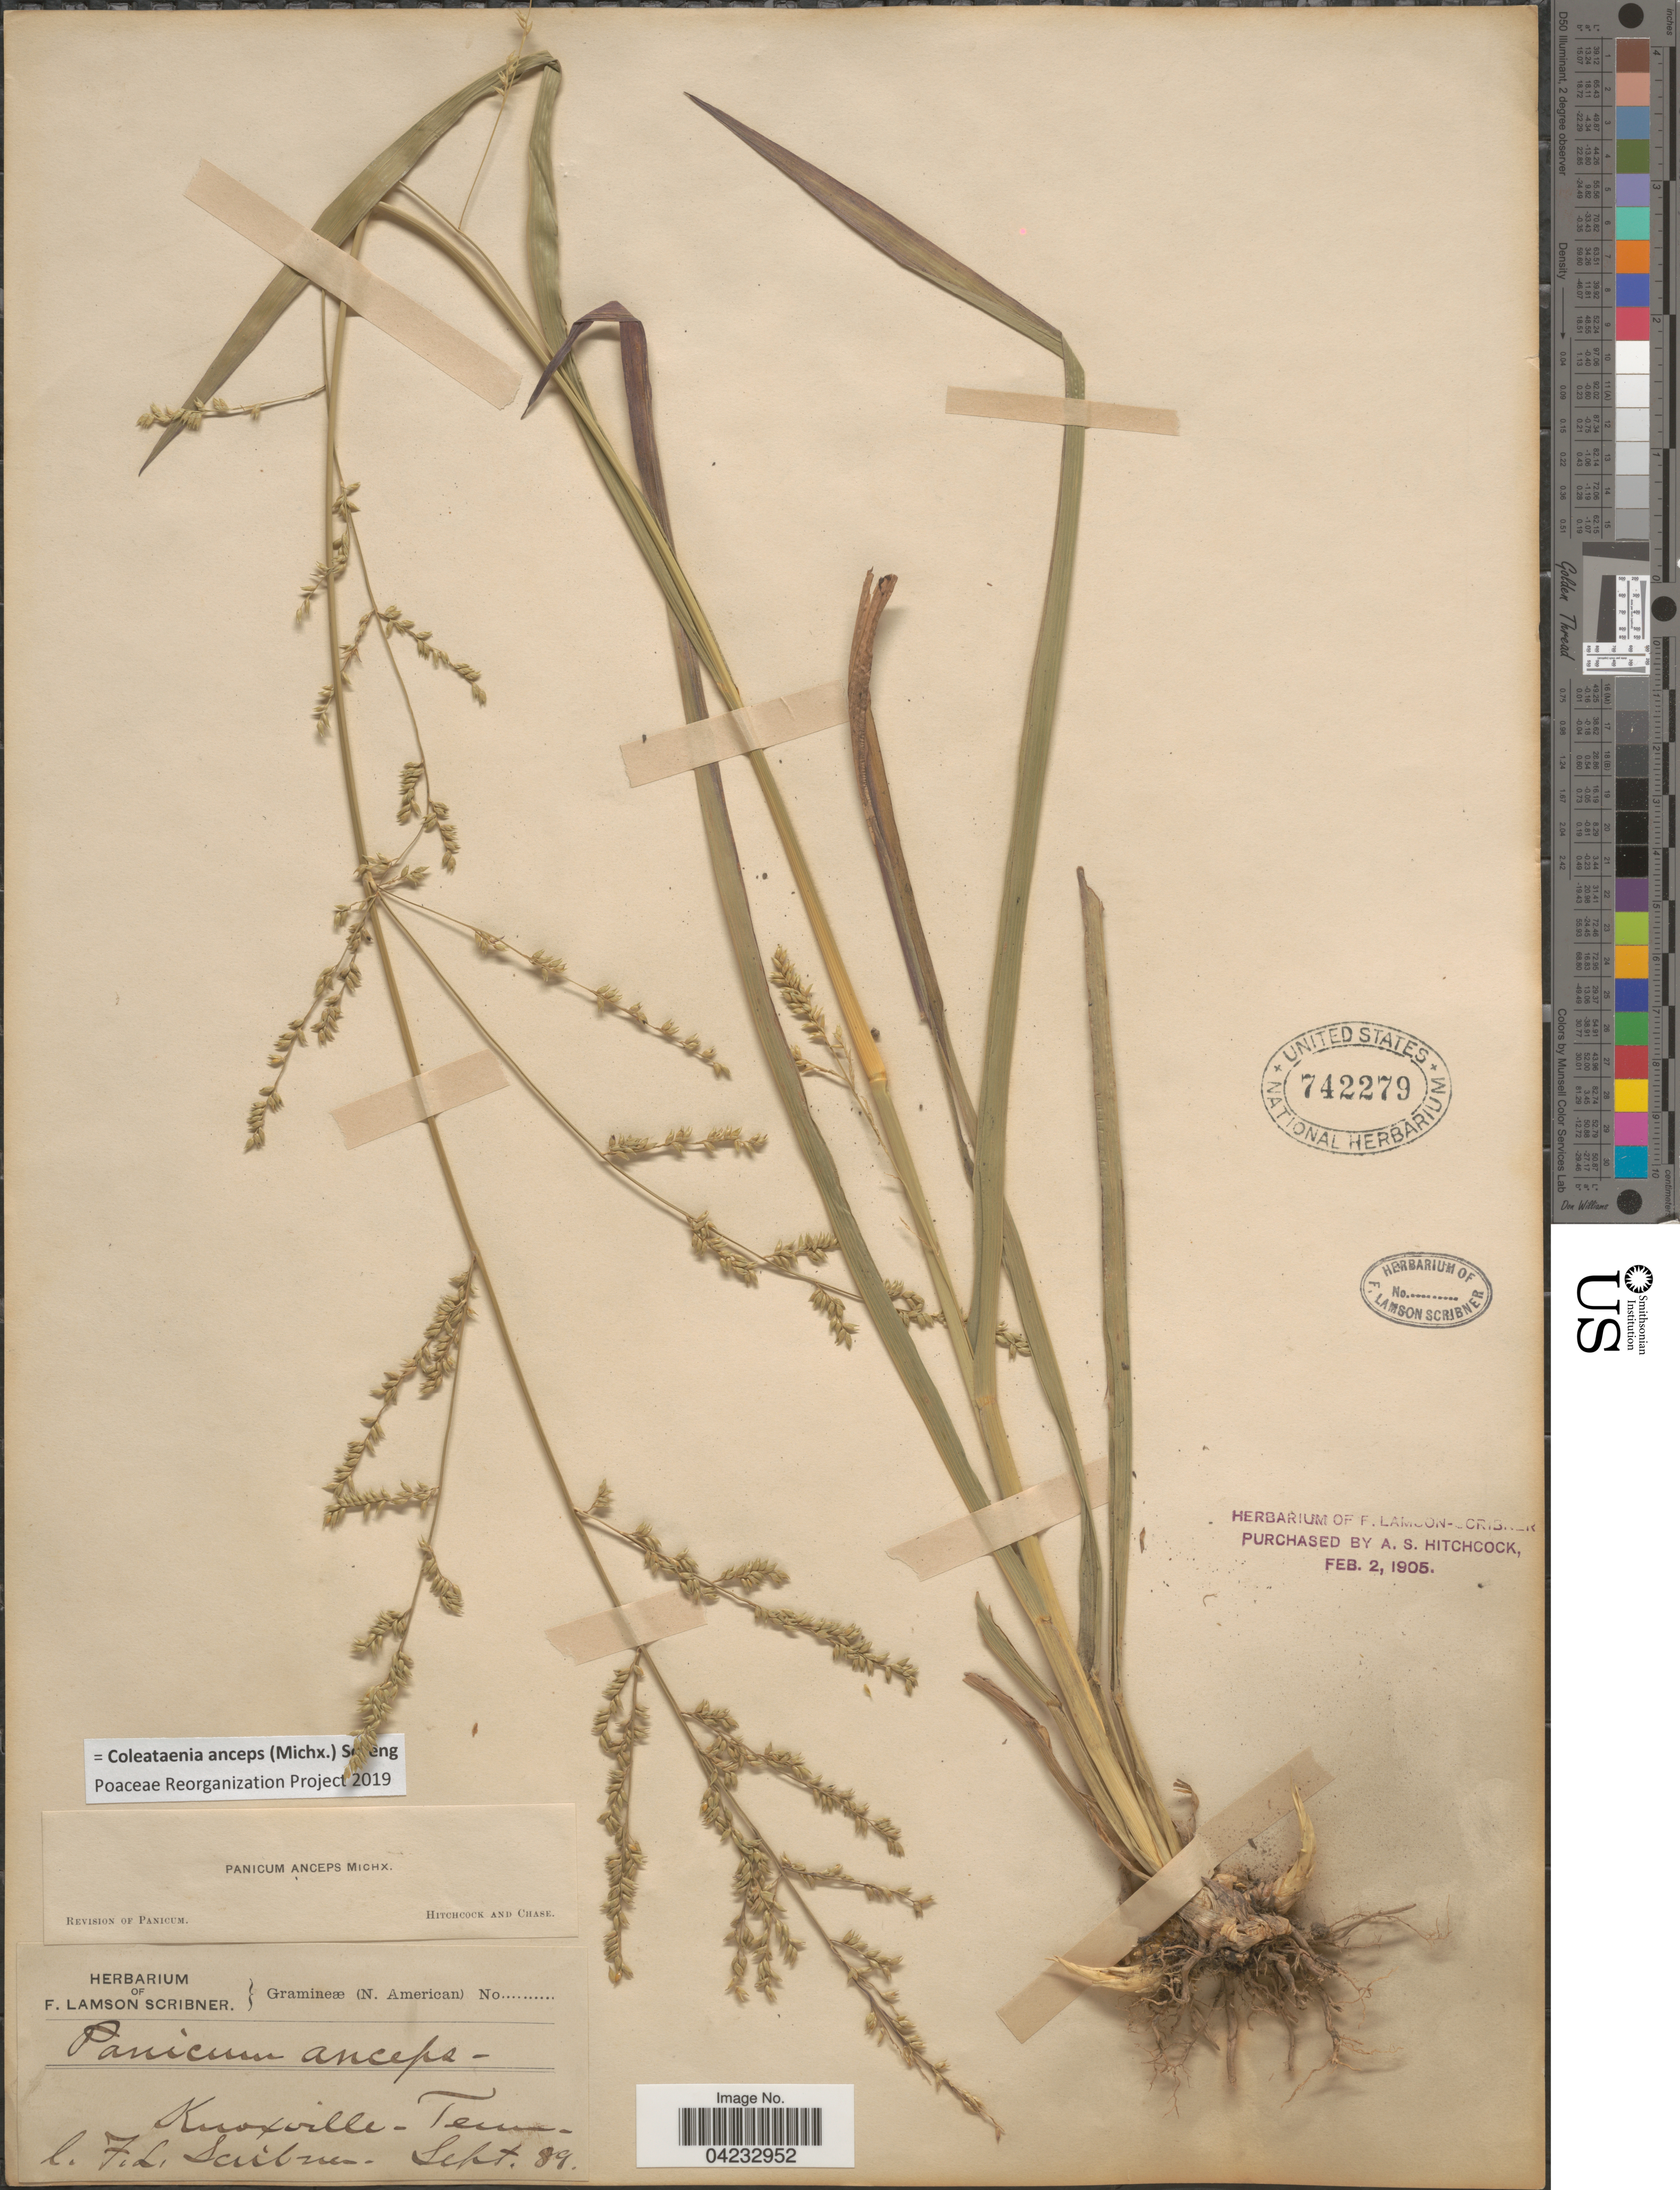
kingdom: Plantae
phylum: Tracheophyta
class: Liliopsida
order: Poales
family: Poaceae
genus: Coleataenia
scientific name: Coleataenia anceps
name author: (Michx.) Soreng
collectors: F. Lamson-Scribner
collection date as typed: Transcribed d/m/y: /9/89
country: United States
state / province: Tennessee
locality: Knoxville.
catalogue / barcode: US 742279